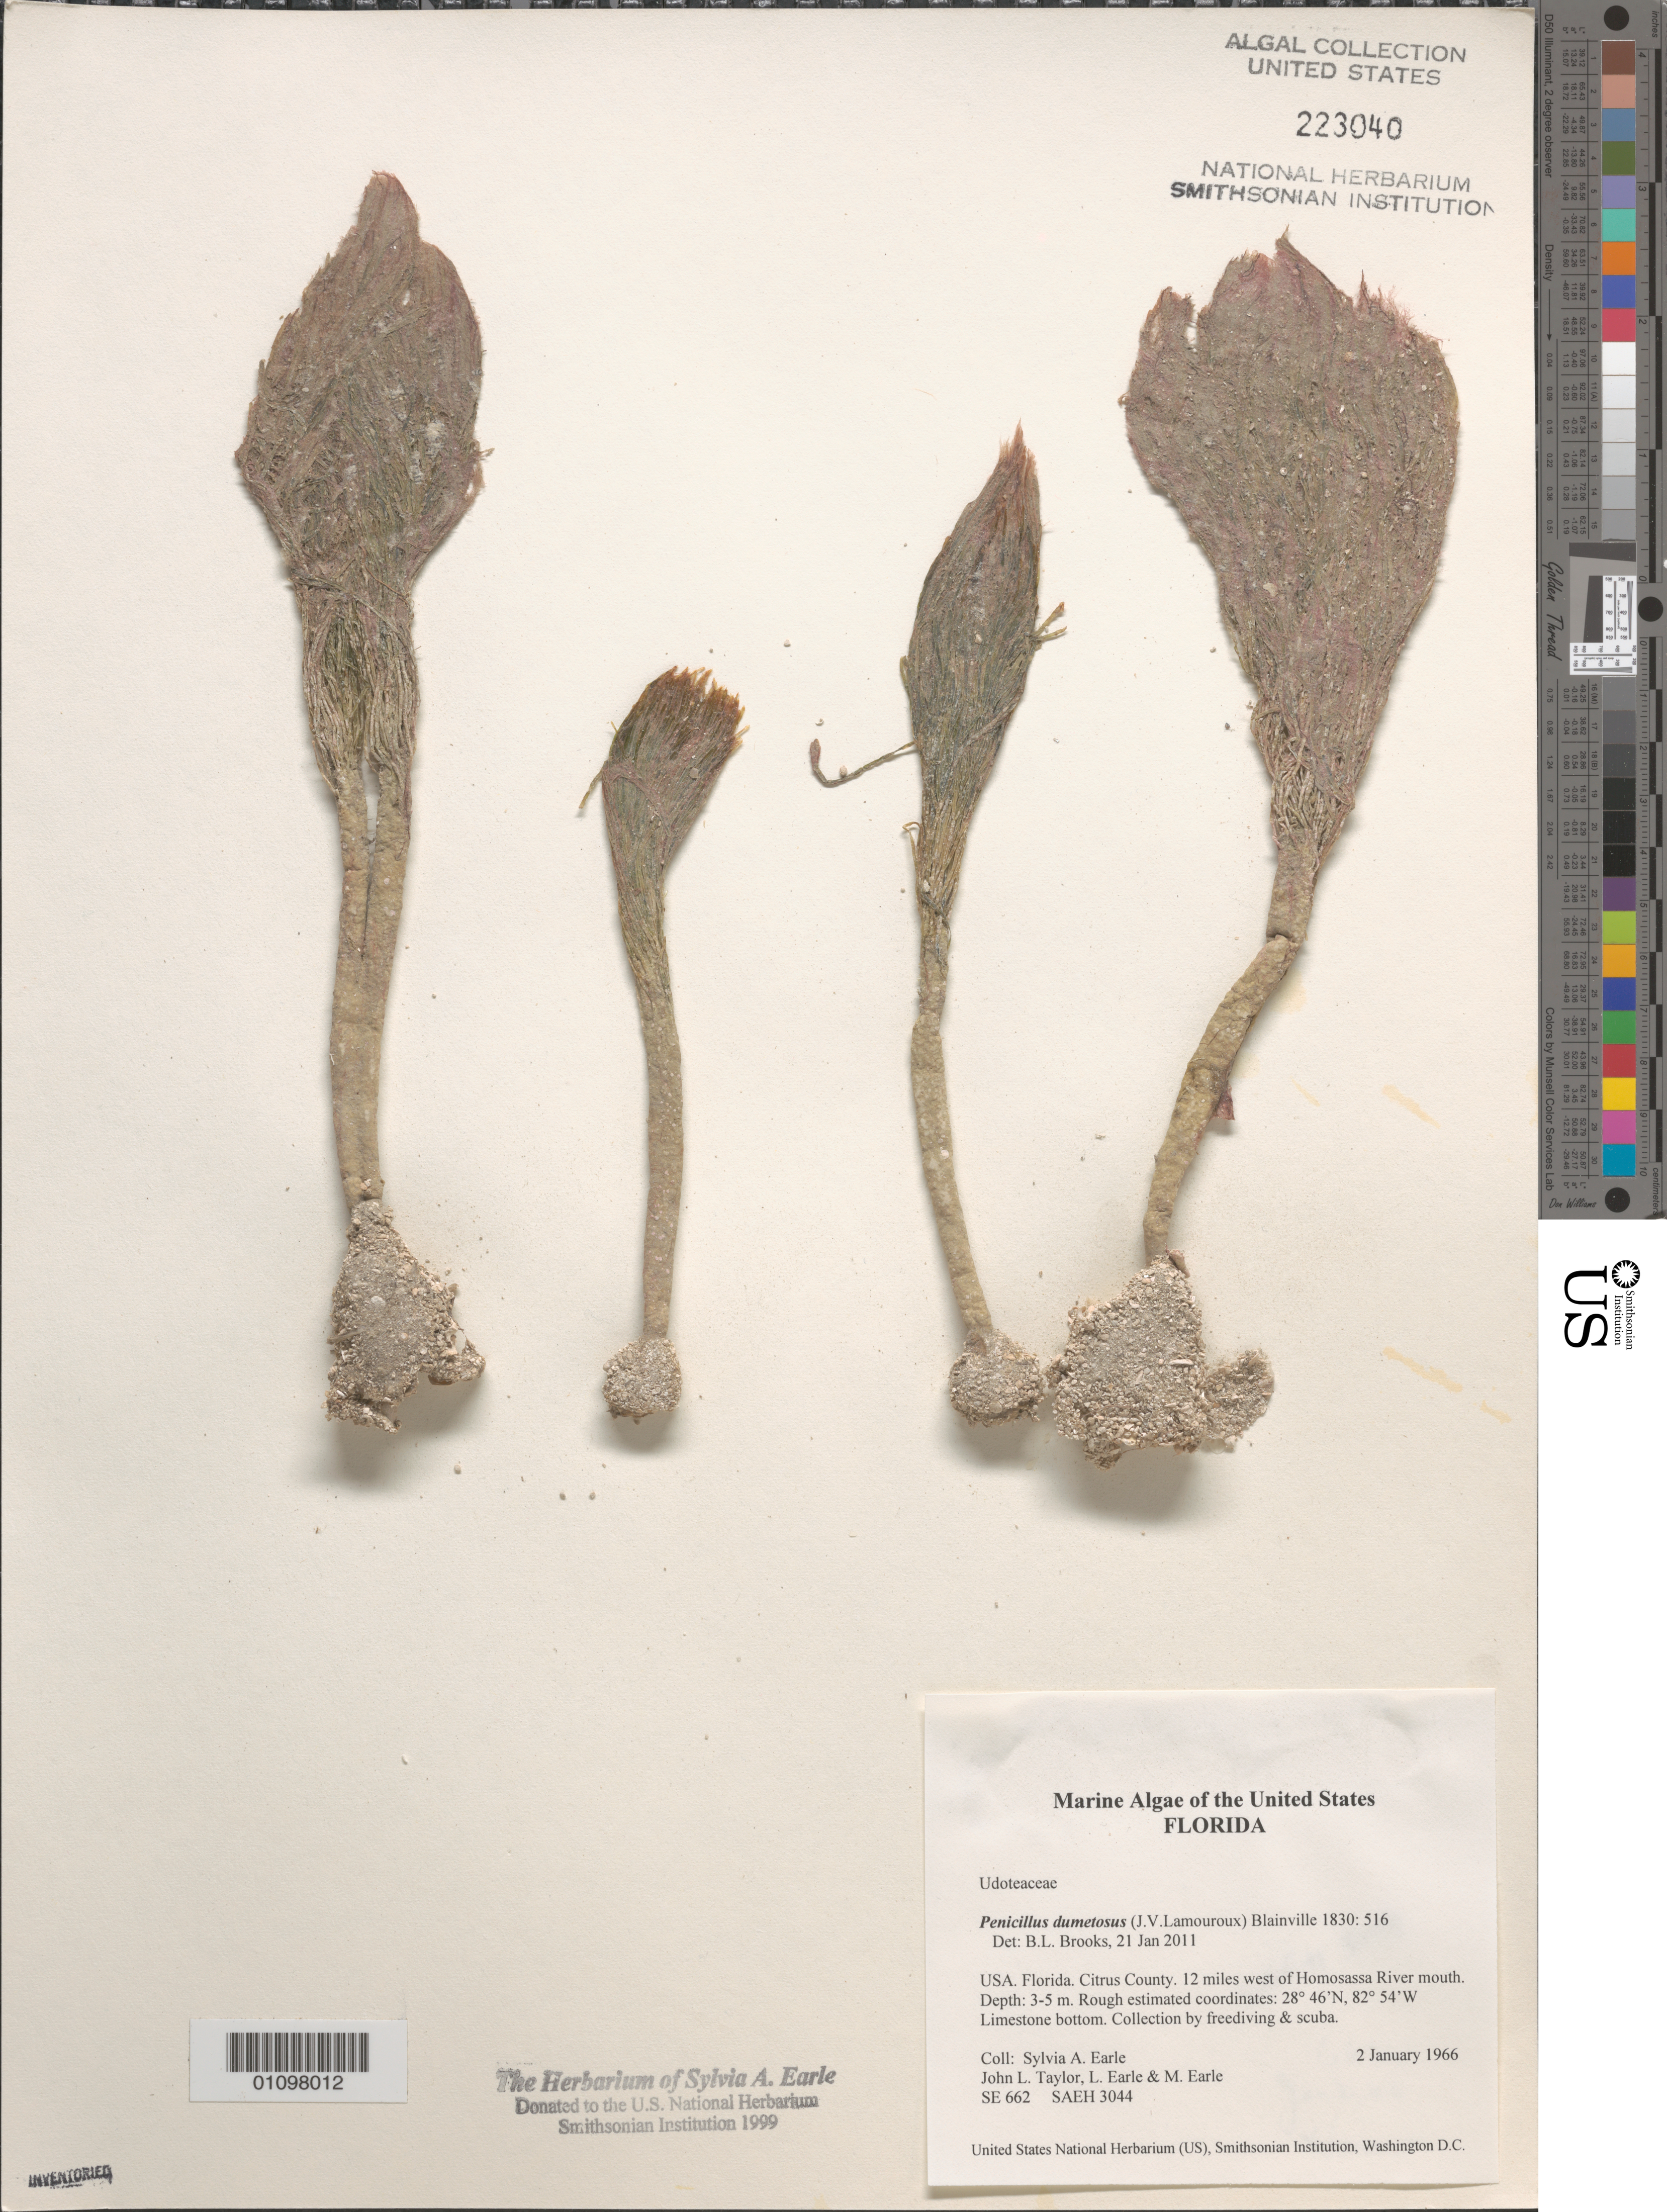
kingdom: Plantae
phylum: Chlorophyta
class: Ulvophyceae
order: Bryopsidales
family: Udoteaceae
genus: Penicillus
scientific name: Penicillus dumetosus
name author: (J.V.Lamouroux) Blainville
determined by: Brooks, B. L., (BOT), Smithsonian Institution - National Museum of Natural History (UNITED STATES)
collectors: S. A. Earle, J. L. Taylor, L. Earle & M. Earle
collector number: SE 662 & SAEH 3044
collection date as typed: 02 Jan 1966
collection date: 1966-01-02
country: United States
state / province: Florida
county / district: Citrus County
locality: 12 miles west of Homosassa River mouth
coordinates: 28 46'N, 82 54'W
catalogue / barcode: US 223040